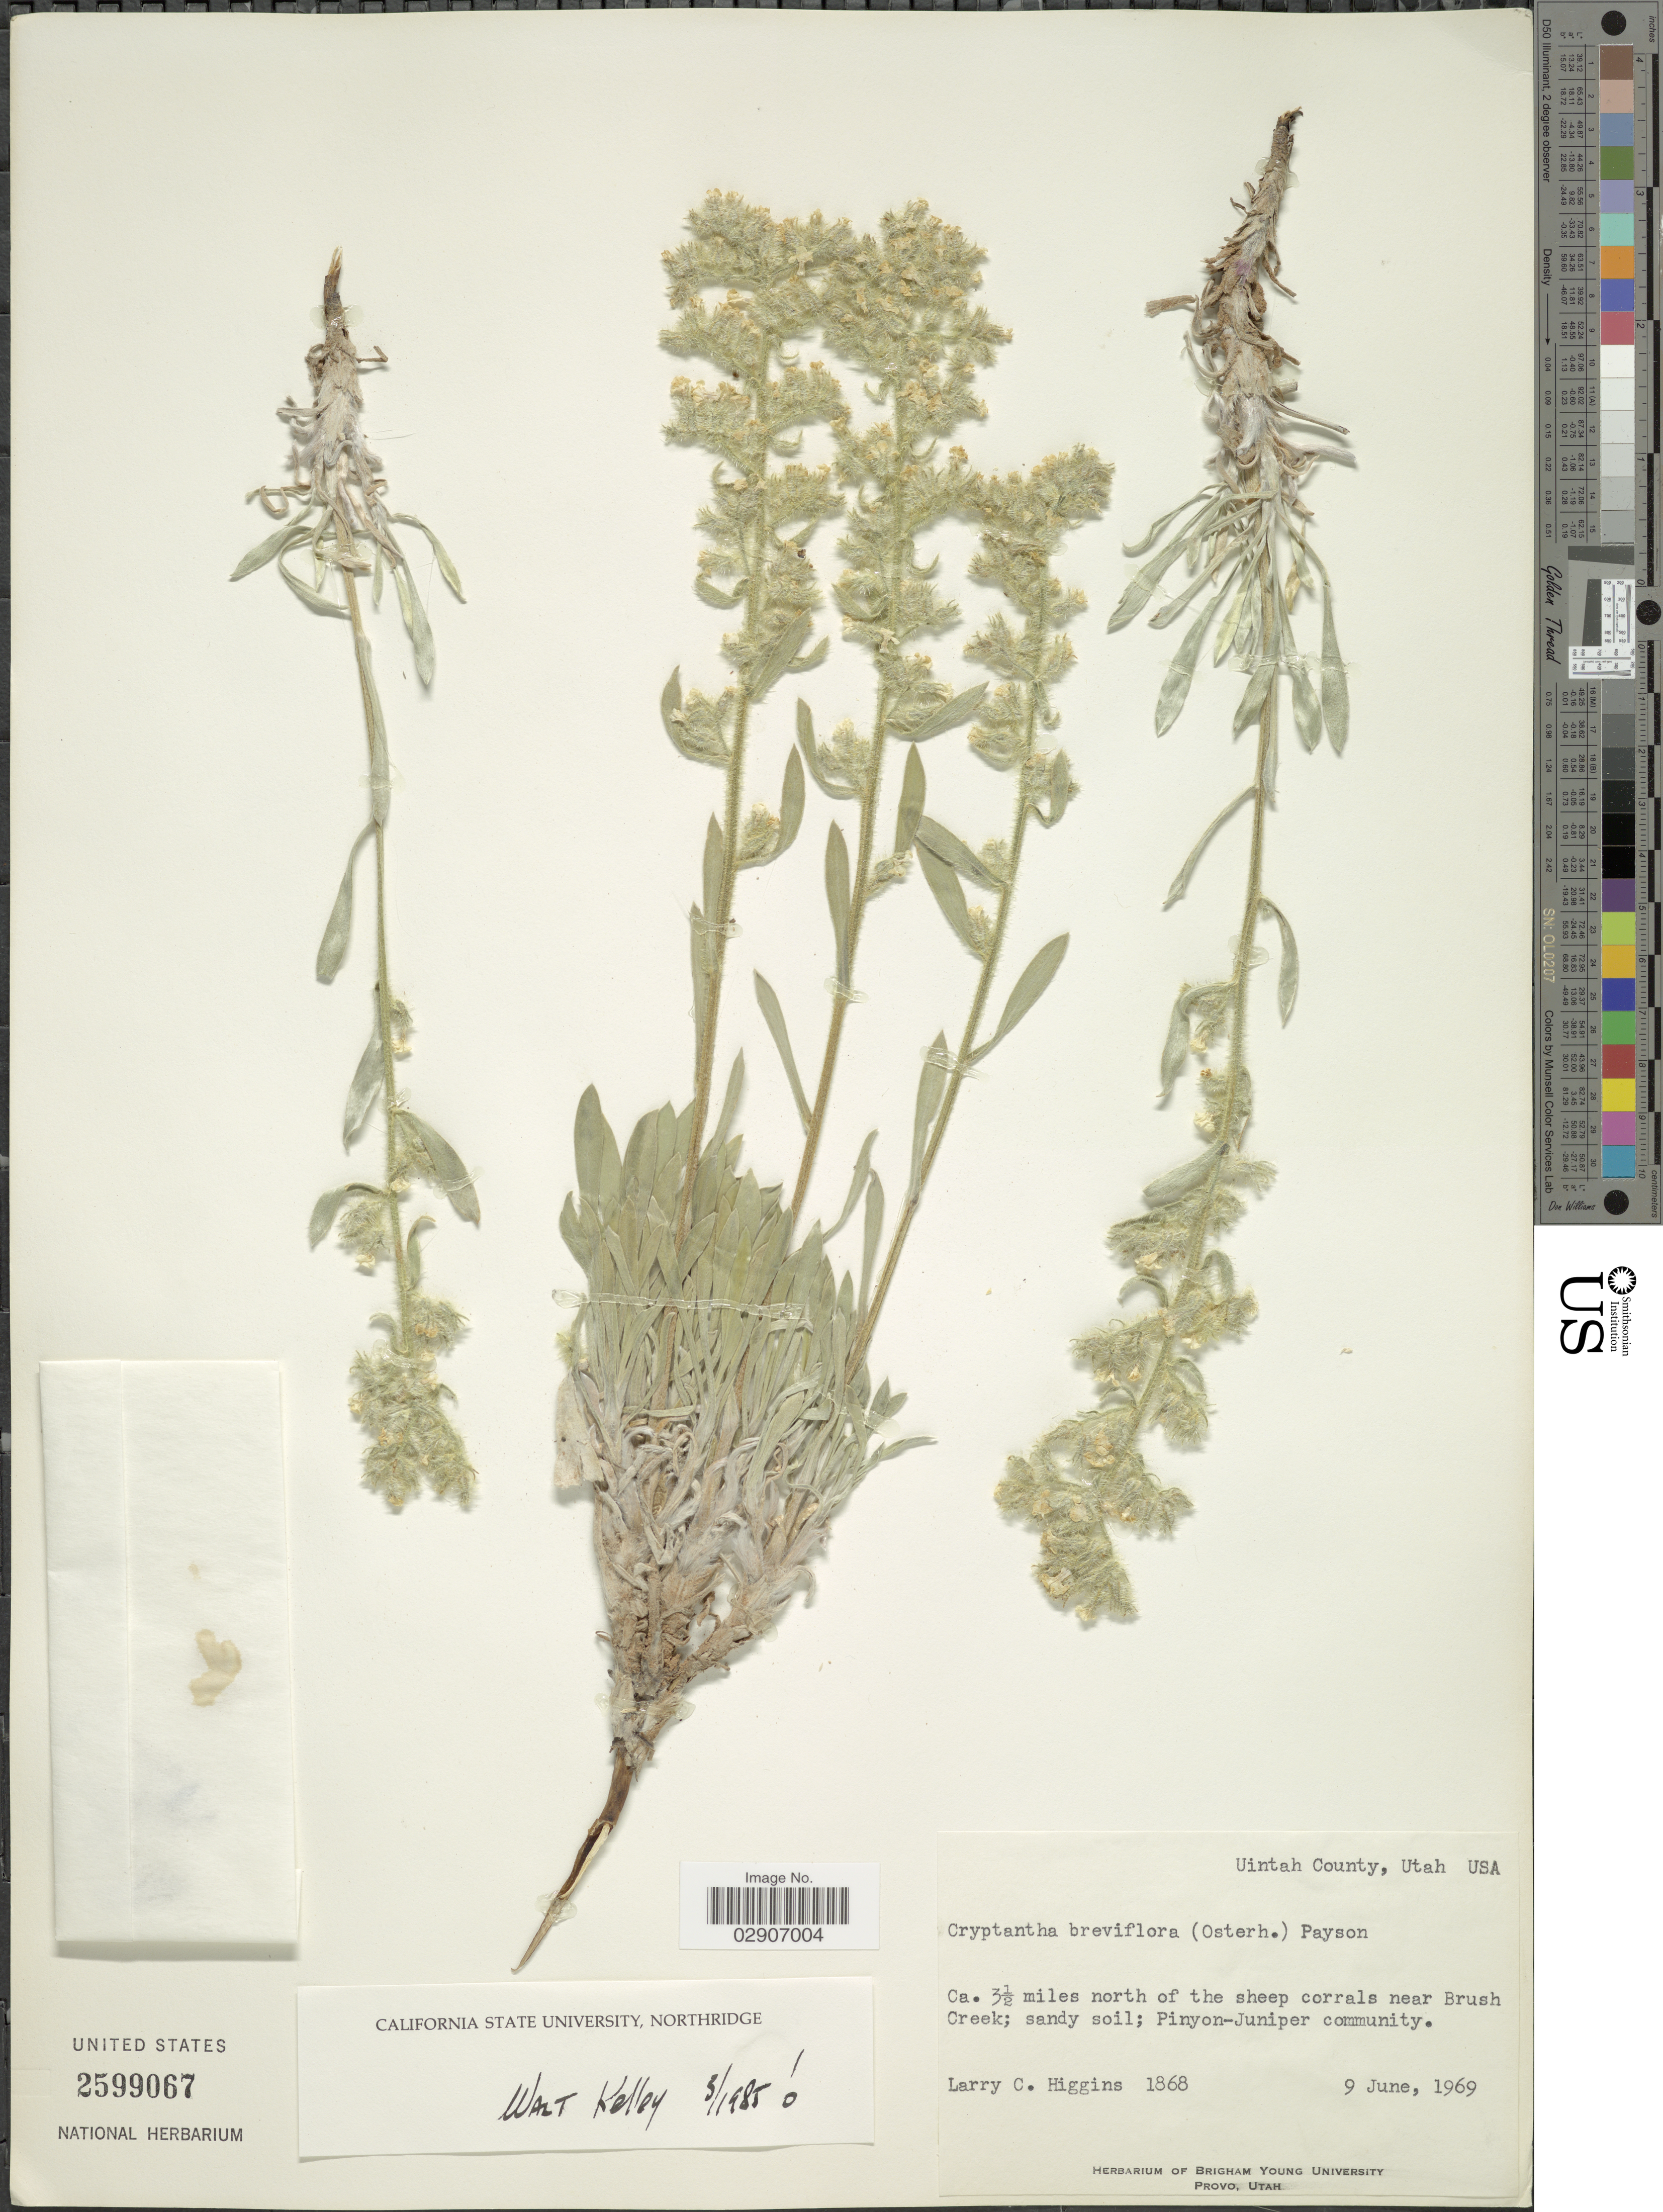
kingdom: Plantae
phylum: Tracheophyta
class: Magnoliopsida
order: Boraginales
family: Boraginaceae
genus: Cryptantha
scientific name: Cryptantha breviflora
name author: (Osterh.) Payson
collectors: L. Higgins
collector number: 1868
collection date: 1969-06-09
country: United States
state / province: Utah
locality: Uintah County. Ca. 3½ miles north of the sheep corrals near Brush Creek. Pinyon-Juniper community.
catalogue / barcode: US 2599067